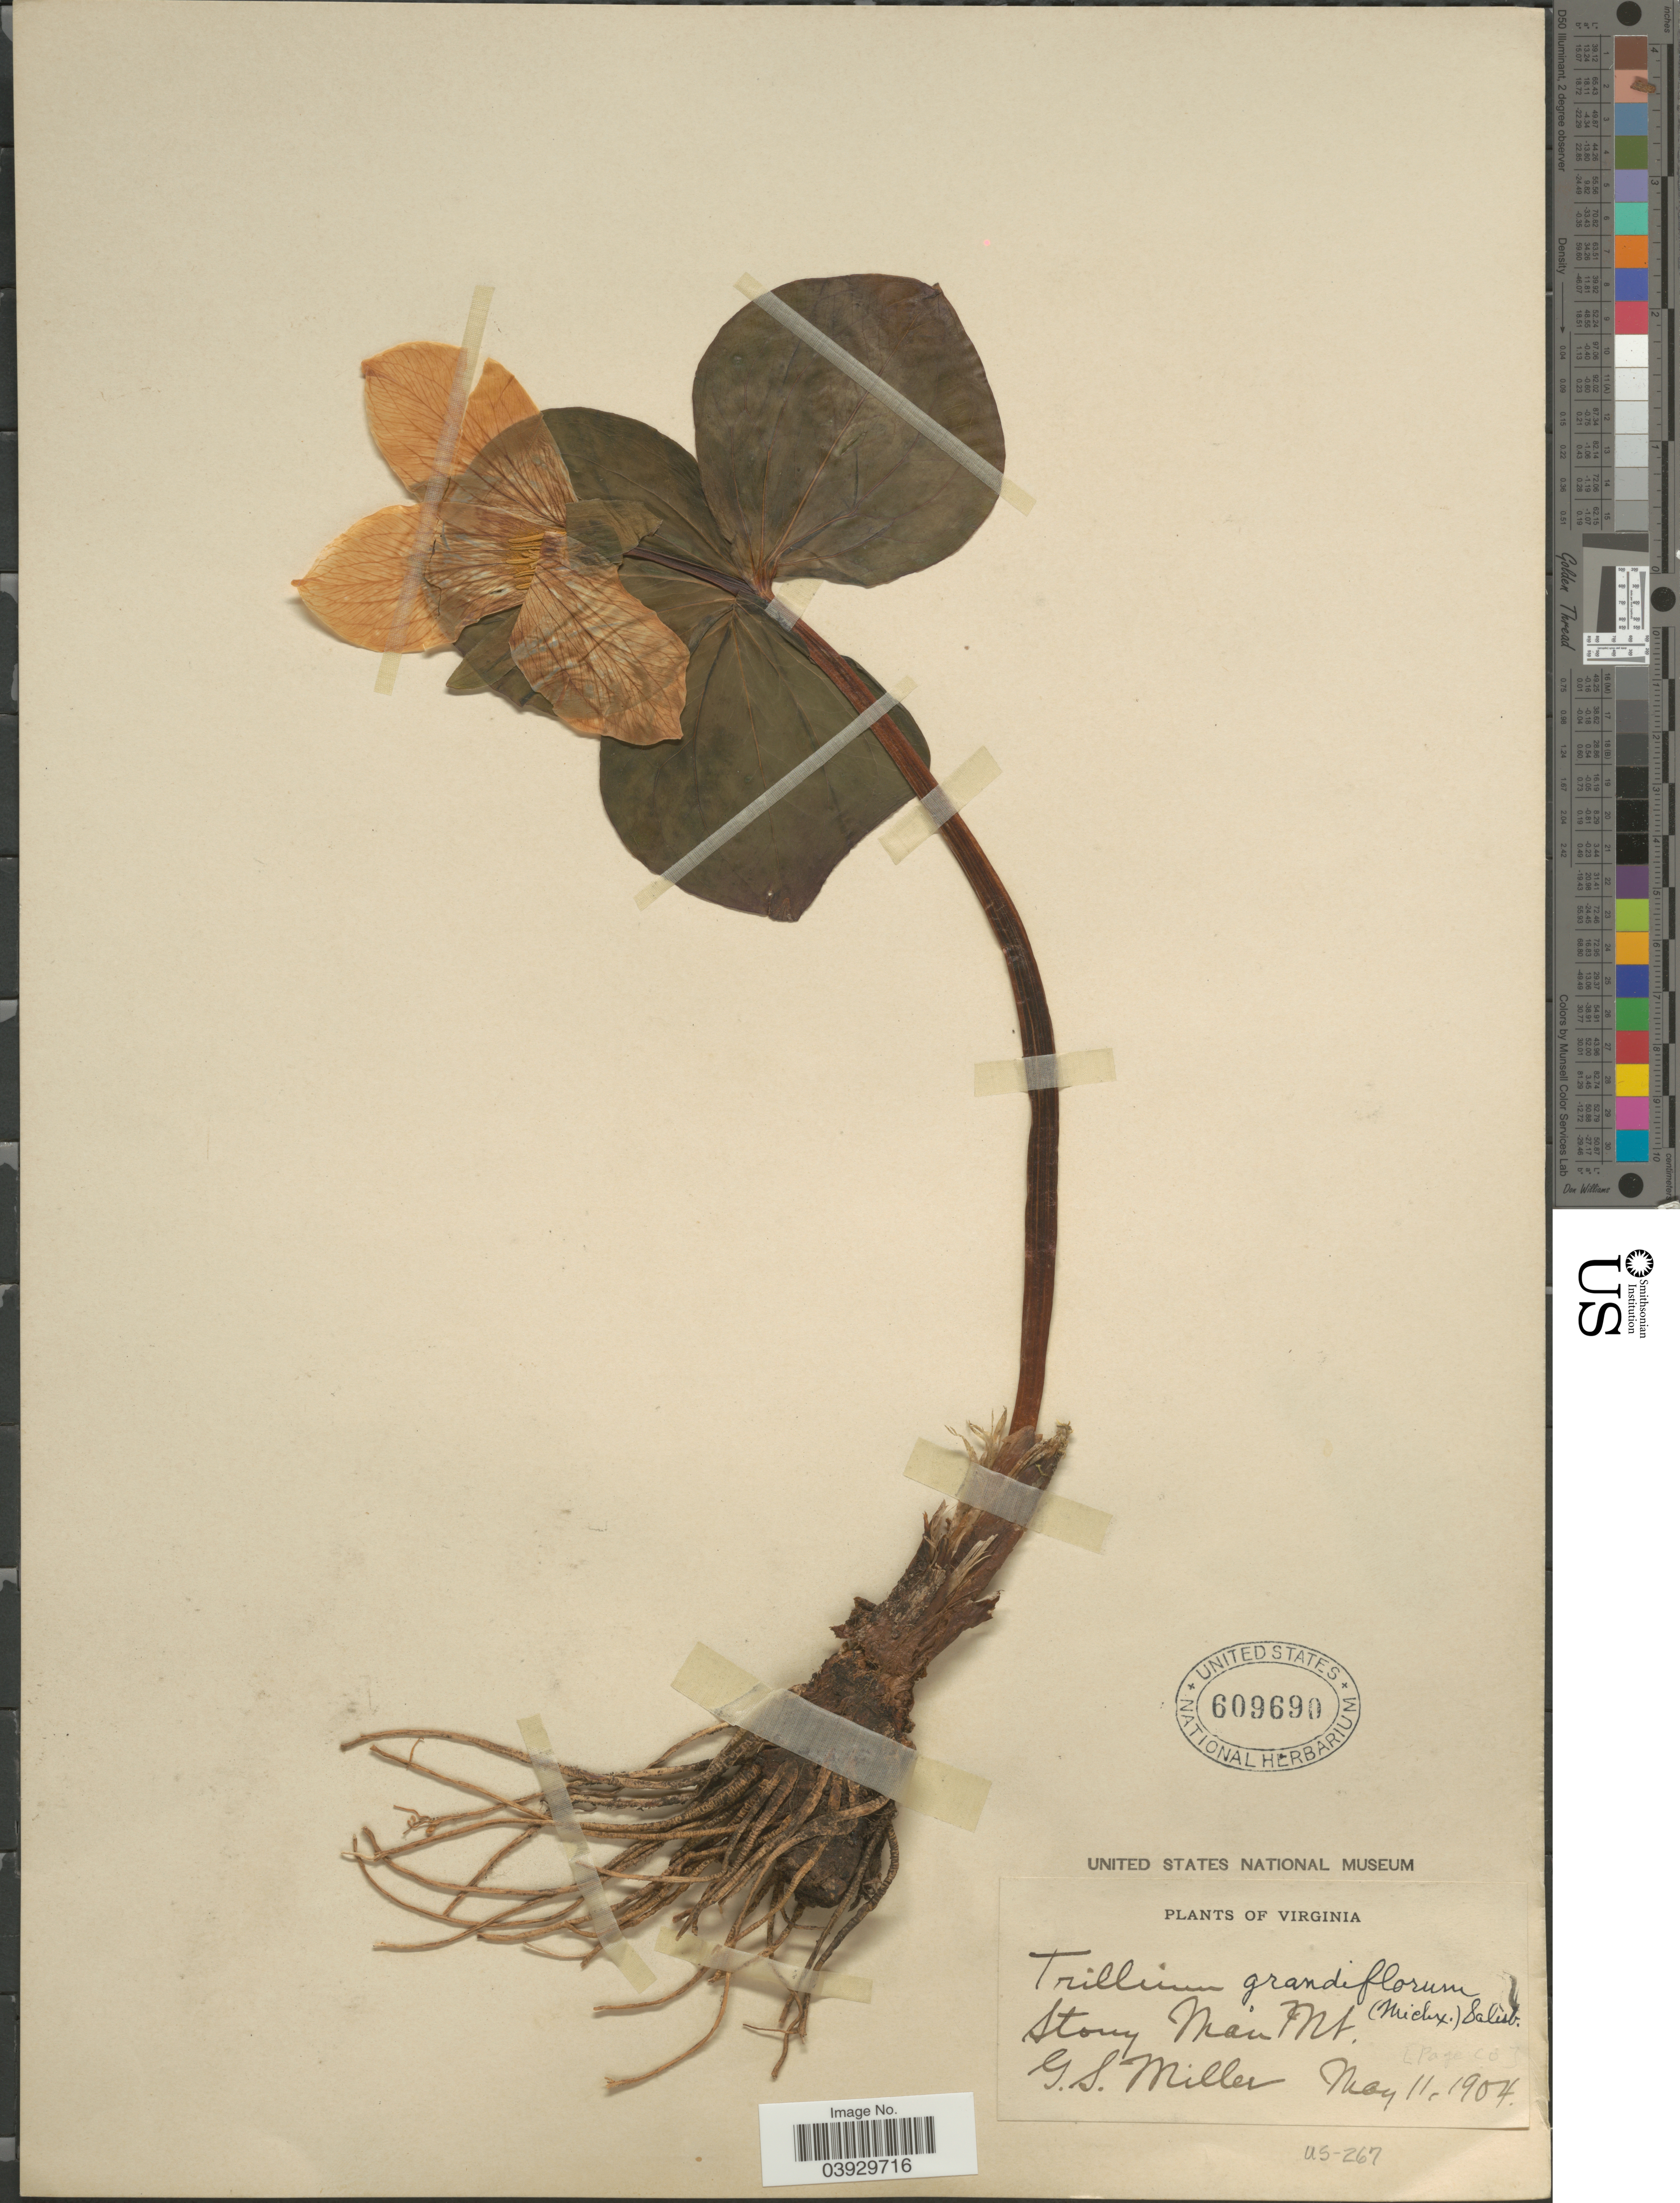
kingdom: Plantae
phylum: Tracheophyta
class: Liliopsida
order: Liliales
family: Melanthiaceae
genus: Trillium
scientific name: Trillium grandiflorum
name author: (Michx.) Salisb.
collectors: G. S. Miller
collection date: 1904-05-11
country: United States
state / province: Virginia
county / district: Page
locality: Stony Man Mt. [Page Co.].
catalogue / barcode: US 609690